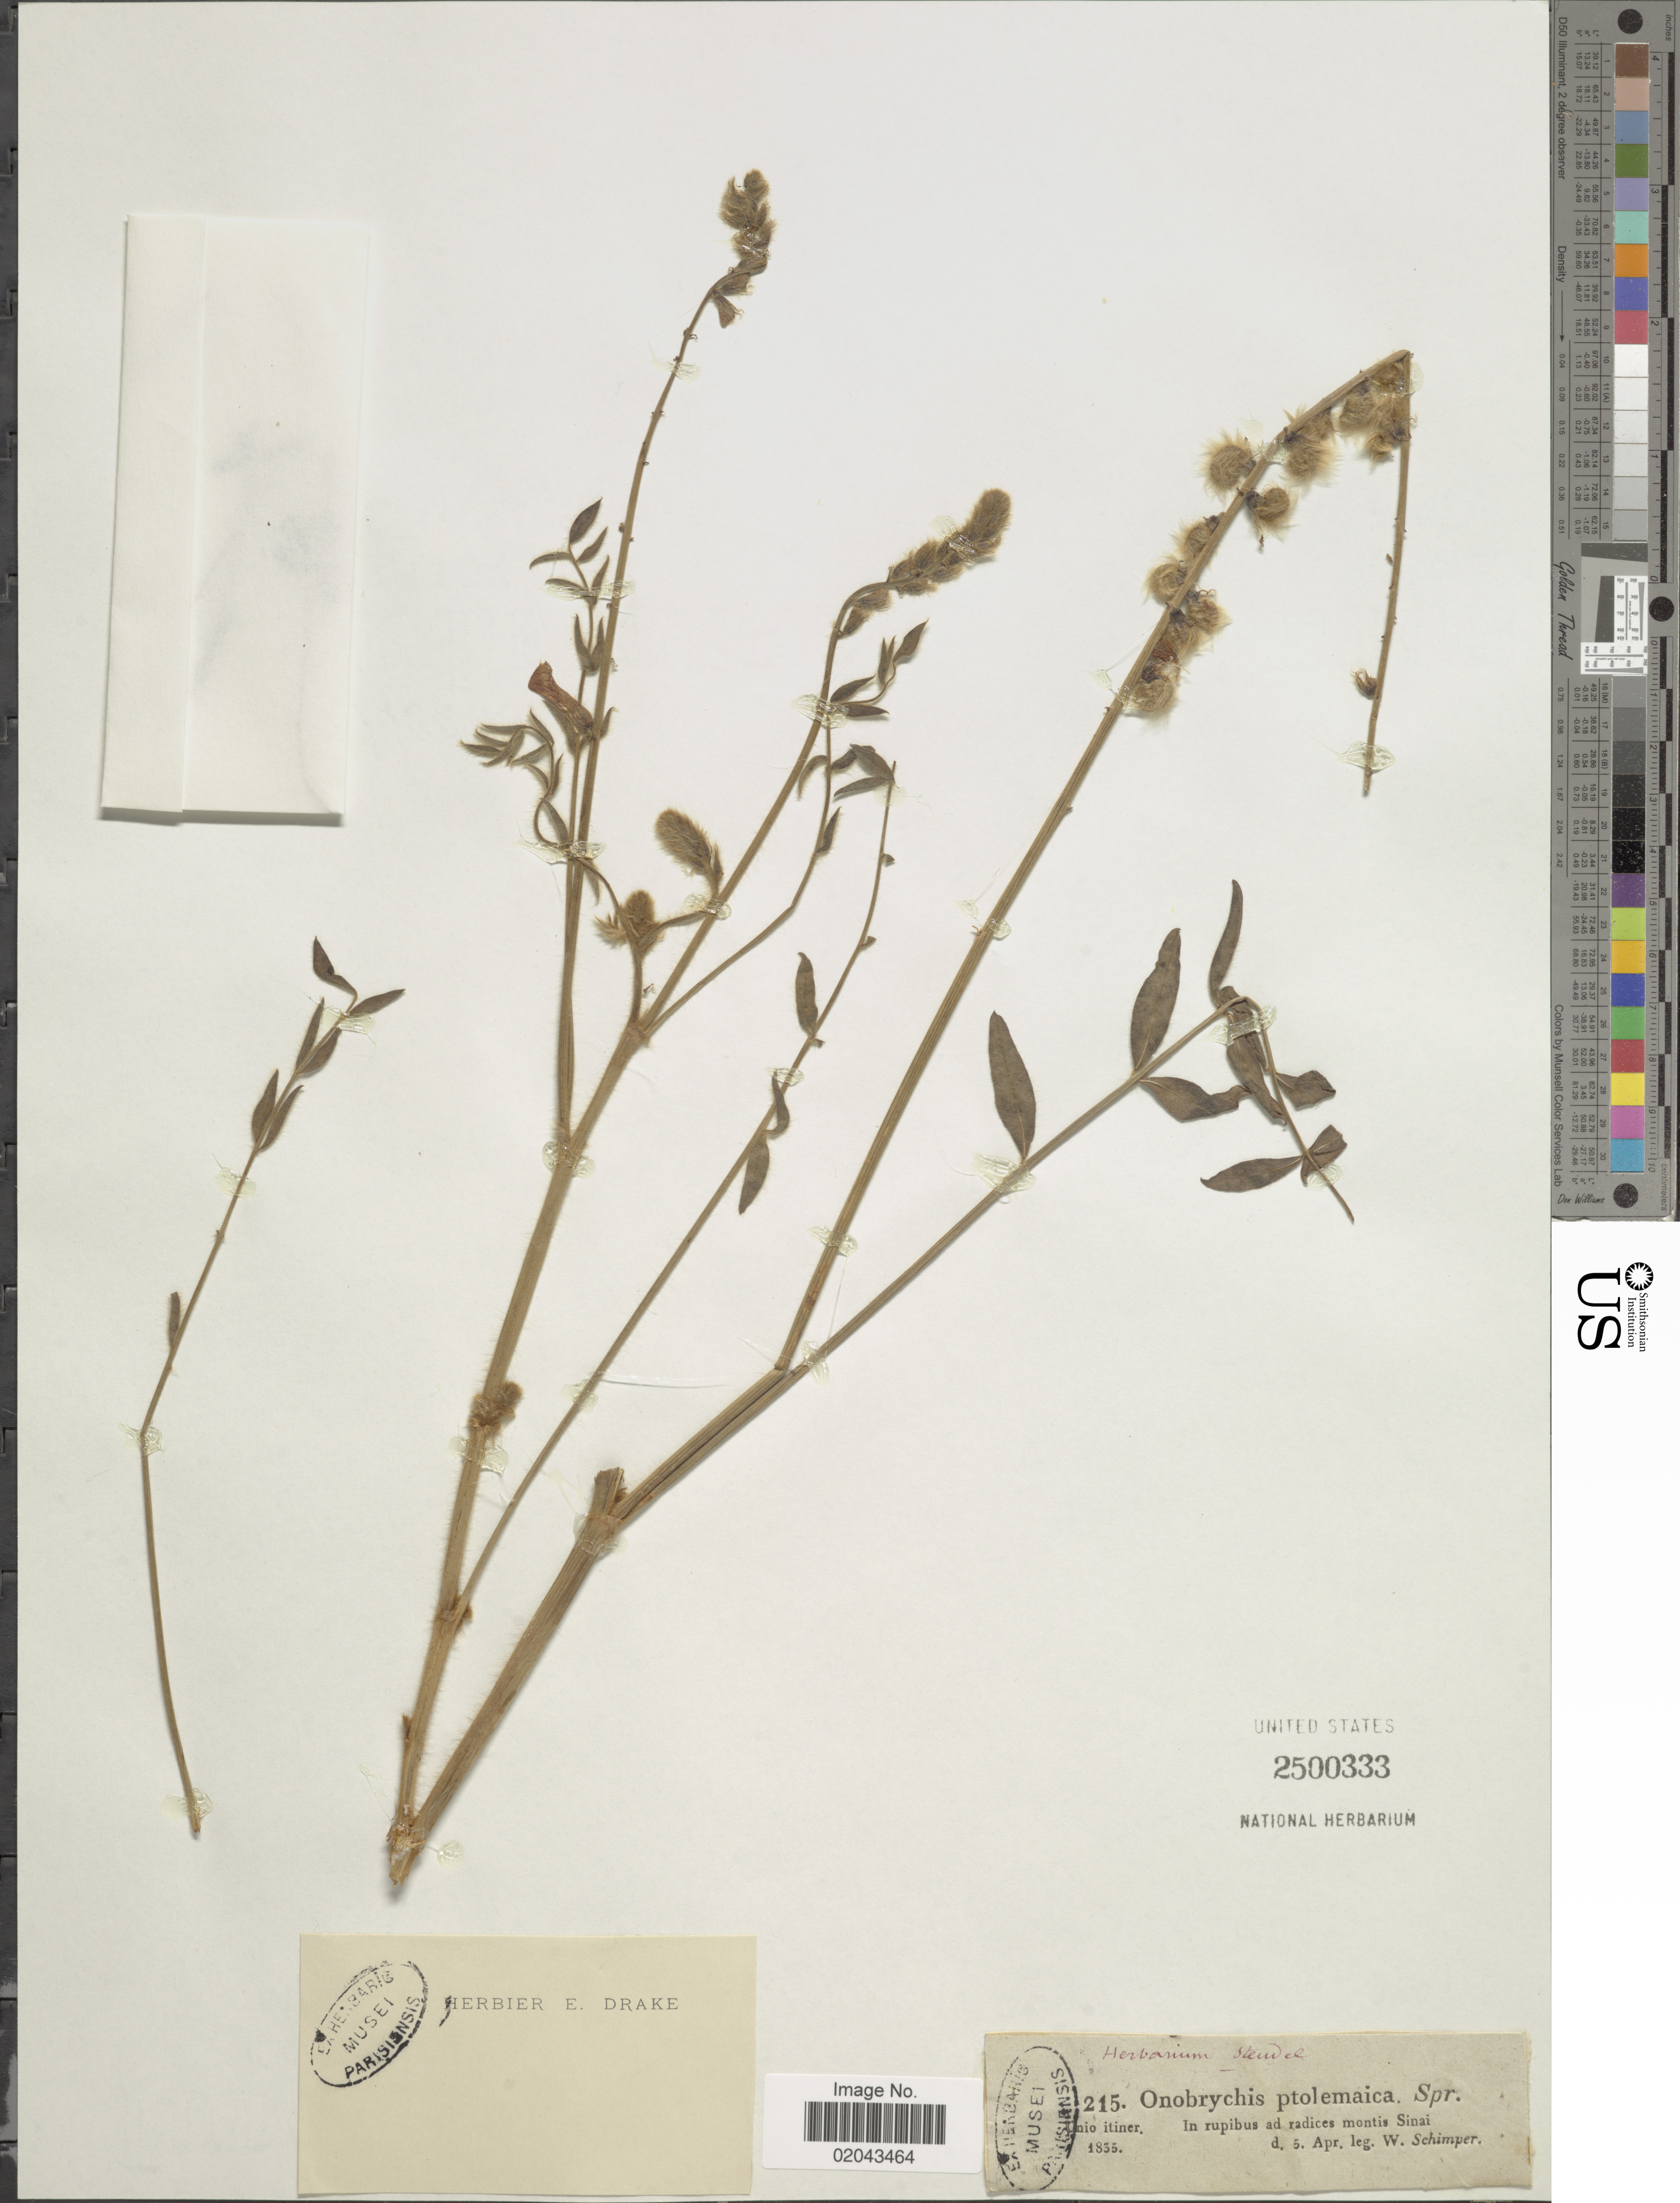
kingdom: Plantae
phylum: Tracheophyta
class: Magnoliopsida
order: Fabales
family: Fabaceae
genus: Onobrychis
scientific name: Onobrychis ptolemaica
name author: (Delile) DC.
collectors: W. Schimper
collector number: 215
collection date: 1835-04-05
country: Egypt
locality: In rupibus ad radices montis Sinai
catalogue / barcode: US 2500333